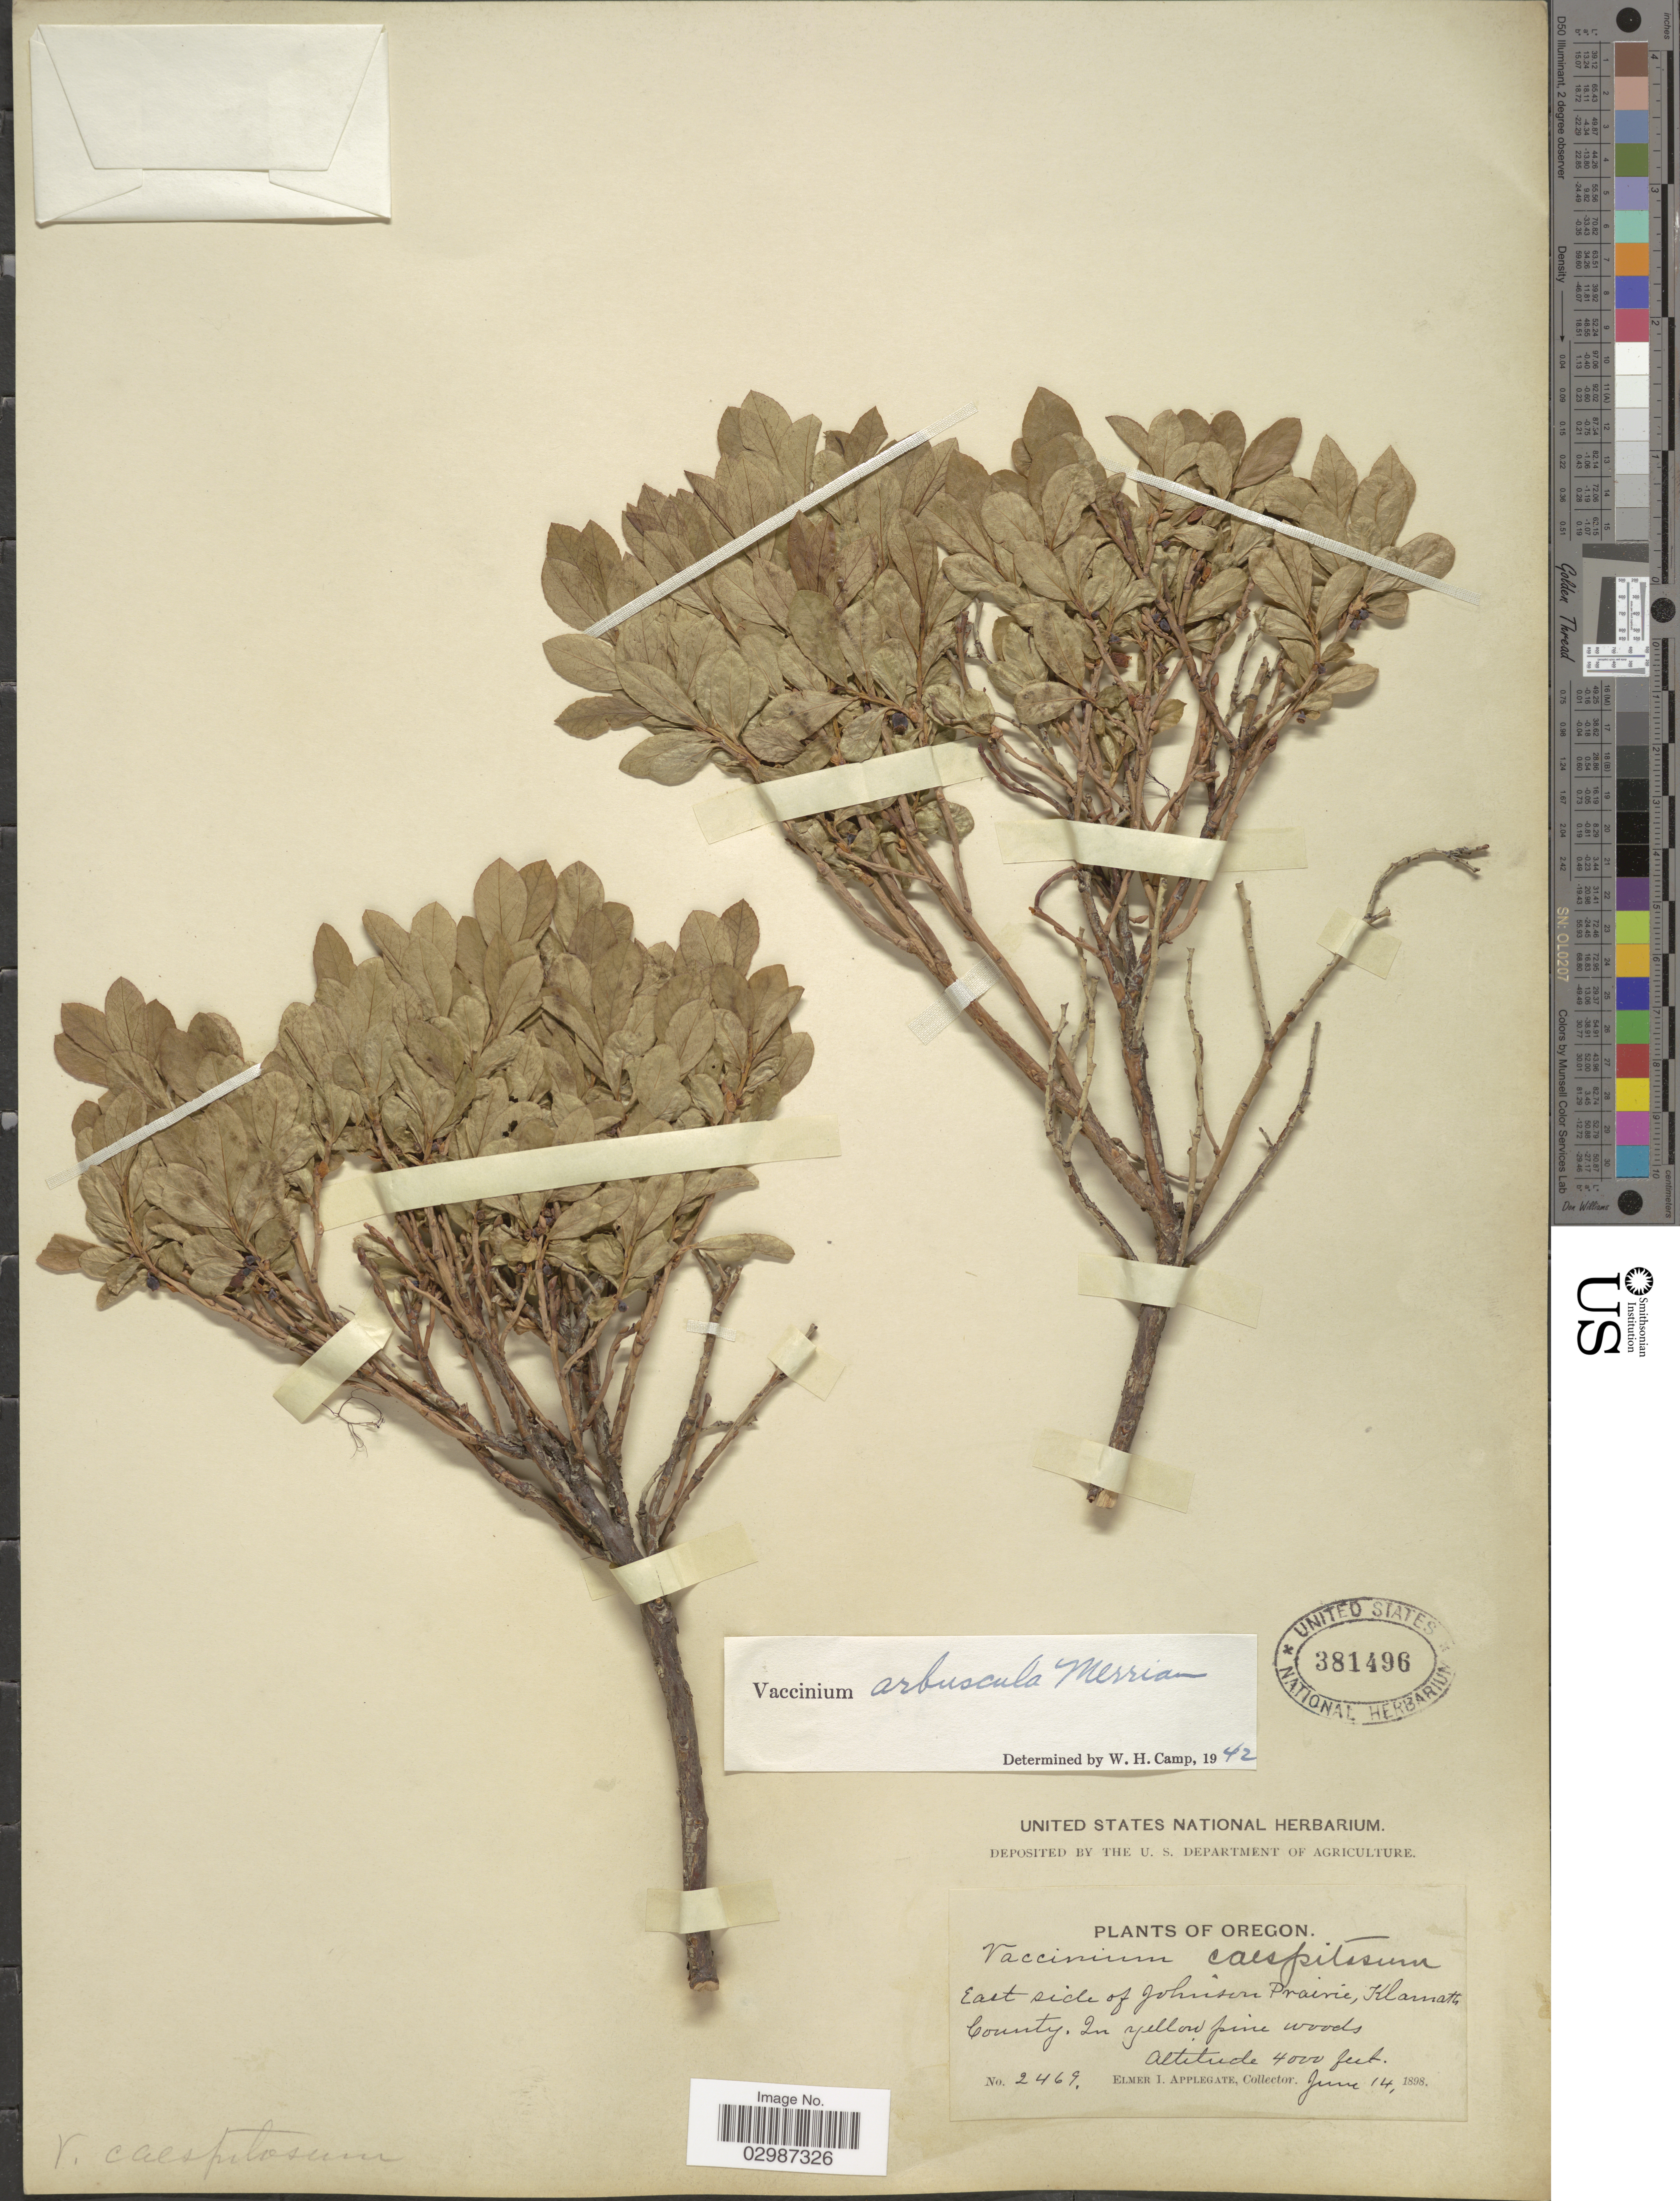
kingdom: Plantae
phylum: Tracheophyta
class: Magnoliopsida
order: Ericales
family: Ericaceae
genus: Vaccinium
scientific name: Vaccinium arbuscula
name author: (A. Gray) Merriam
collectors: E. I. Applegate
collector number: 2469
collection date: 1898-06-14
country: United States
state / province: Oregon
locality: East side of Johnson Prairie, Klamath County.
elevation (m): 1219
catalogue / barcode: US 381496